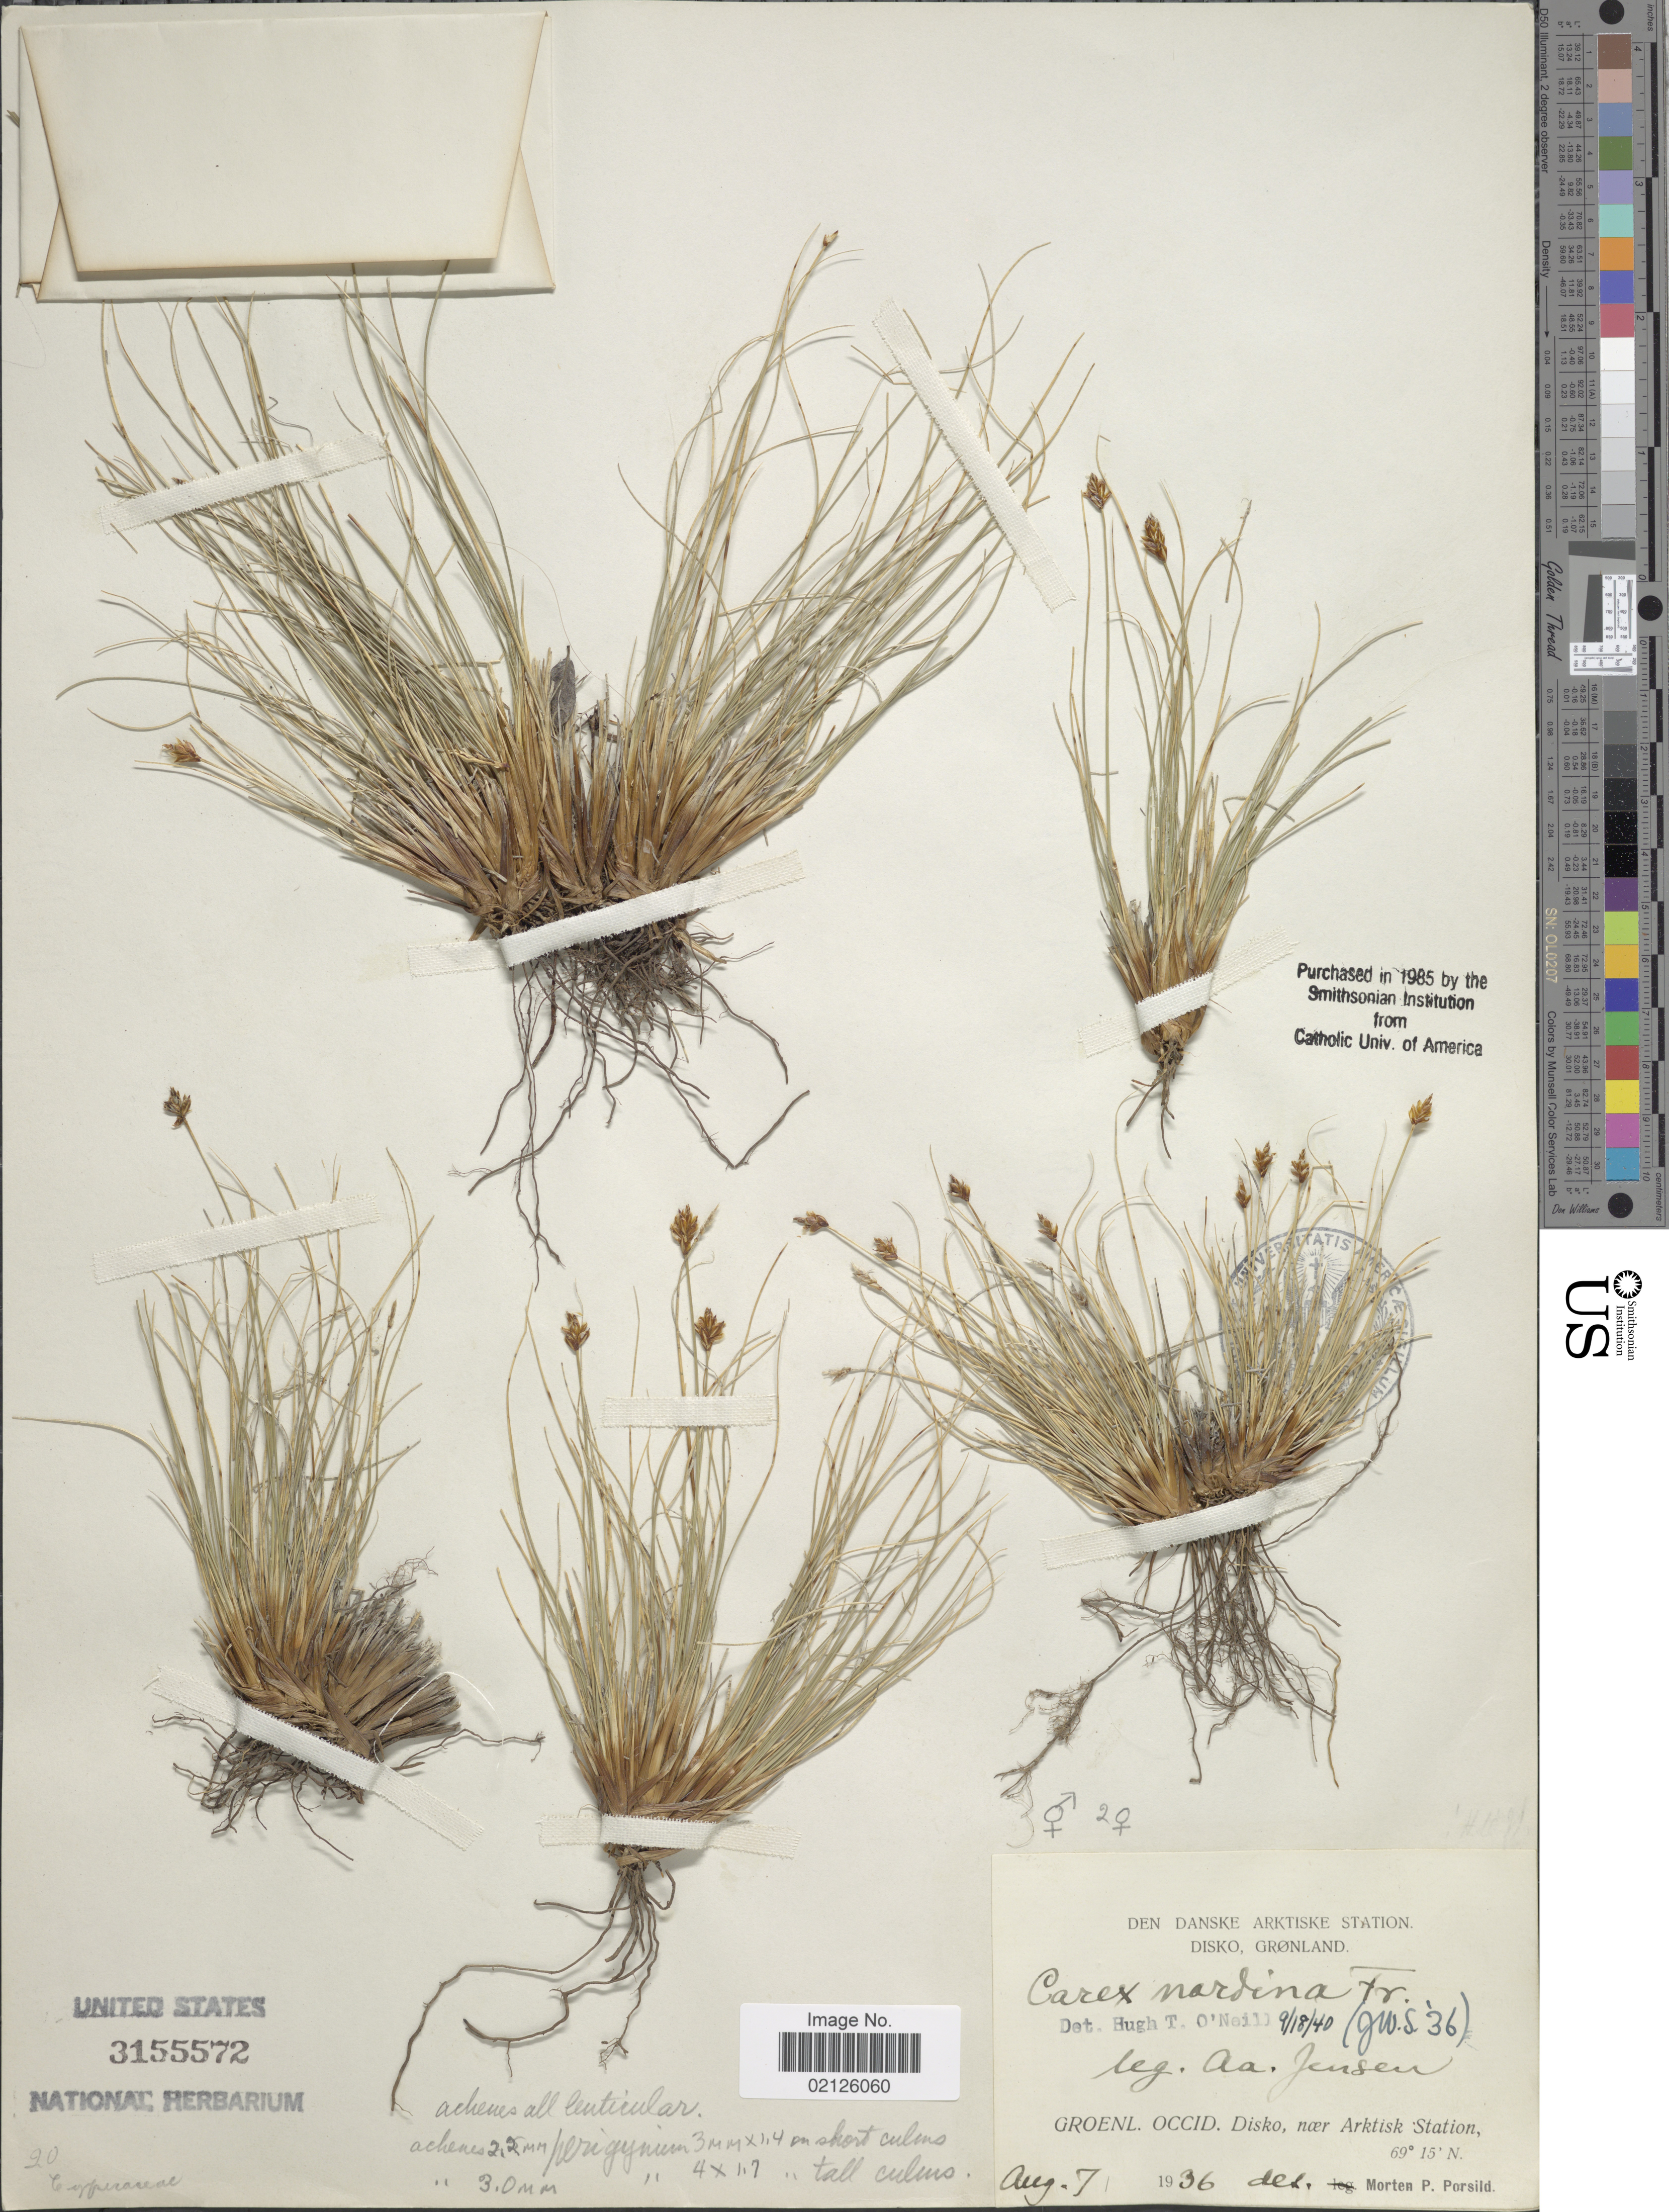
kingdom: Plantae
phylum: Tracheophyta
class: Liliopsida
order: Poales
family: Cyperaceae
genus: Carex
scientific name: Carex nardina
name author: (Hornem.) Fr.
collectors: A. R. Jensen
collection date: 1936-08-07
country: Greenland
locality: Den Danske Arktiske Station, Disko, Groenl. Occid. Disko, nær Arktisk Station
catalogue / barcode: US 3155572